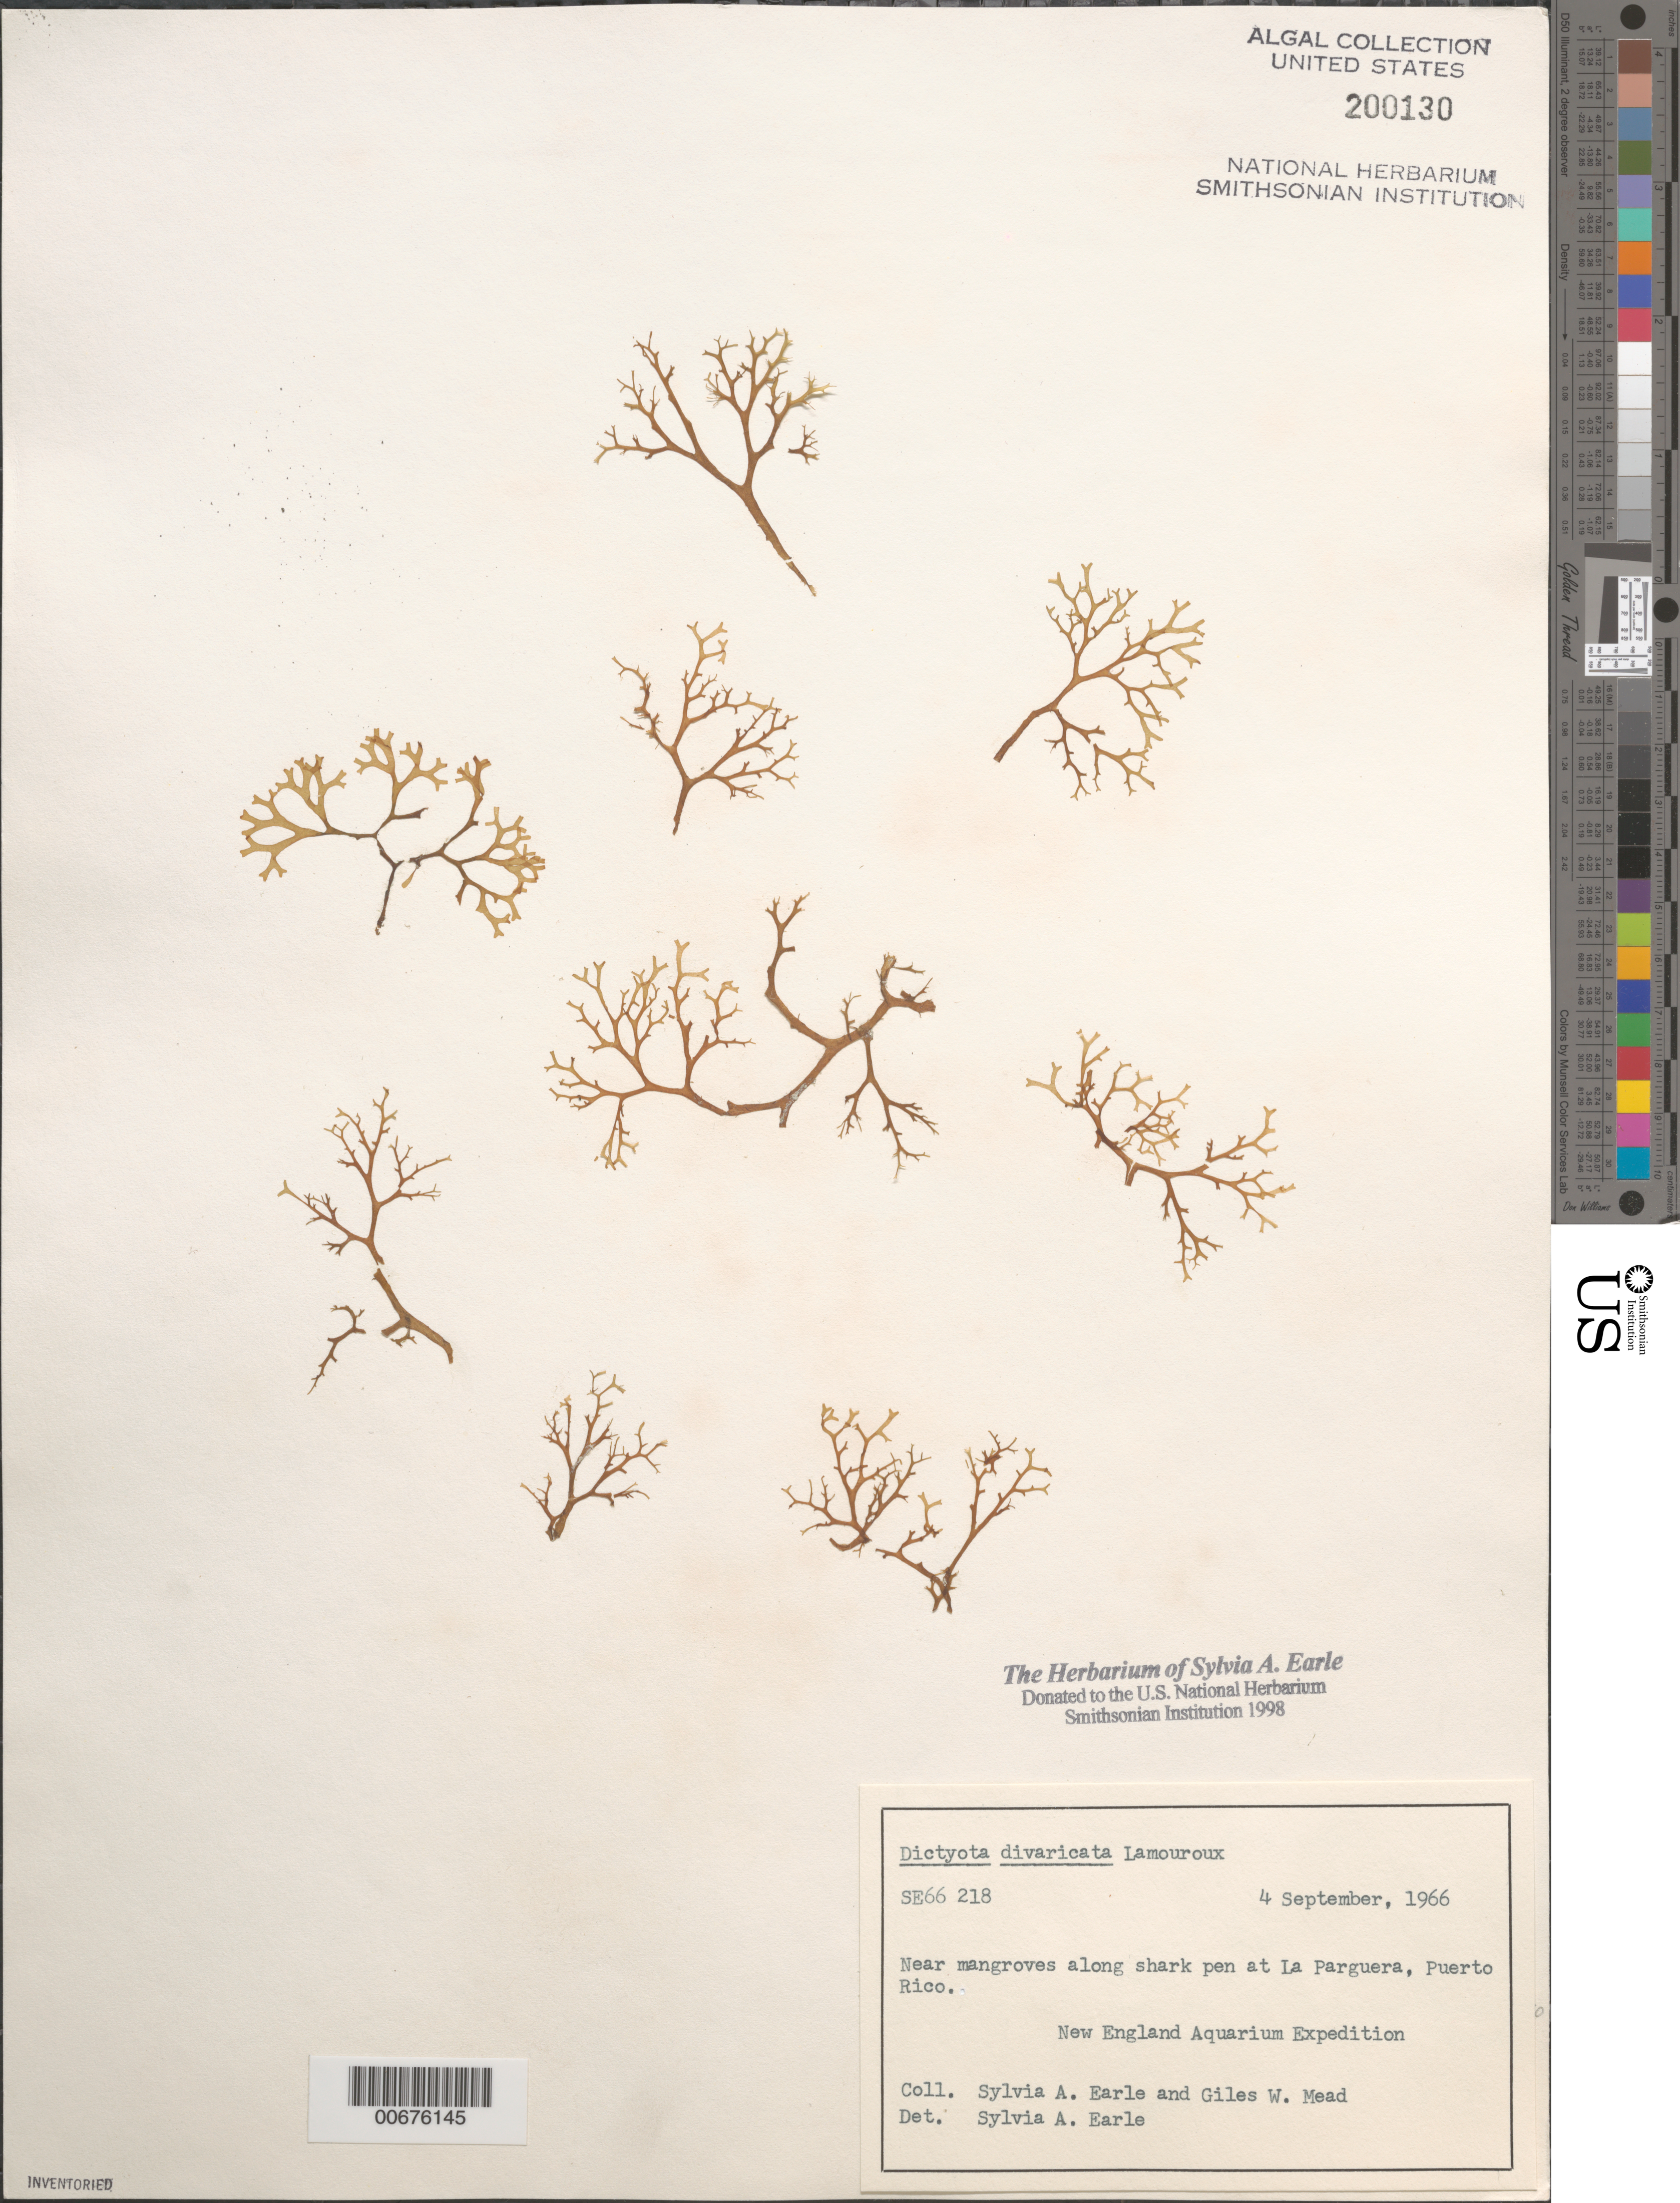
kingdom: Chromista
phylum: Ochrophyta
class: Phaeophyceae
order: Dictyotales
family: Dictyotaceae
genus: Dictyota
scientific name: Dictyota divaricata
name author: J.V.Lamouroux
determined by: Earle, S. A.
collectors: S. A. Earle & G. W. Mead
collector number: Se 66218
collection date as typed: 04 Sep 1966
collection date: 1966-09-04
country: Puerto Rico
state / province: Lajas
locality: La Parguera, Shark Pen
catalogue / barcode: US 200130